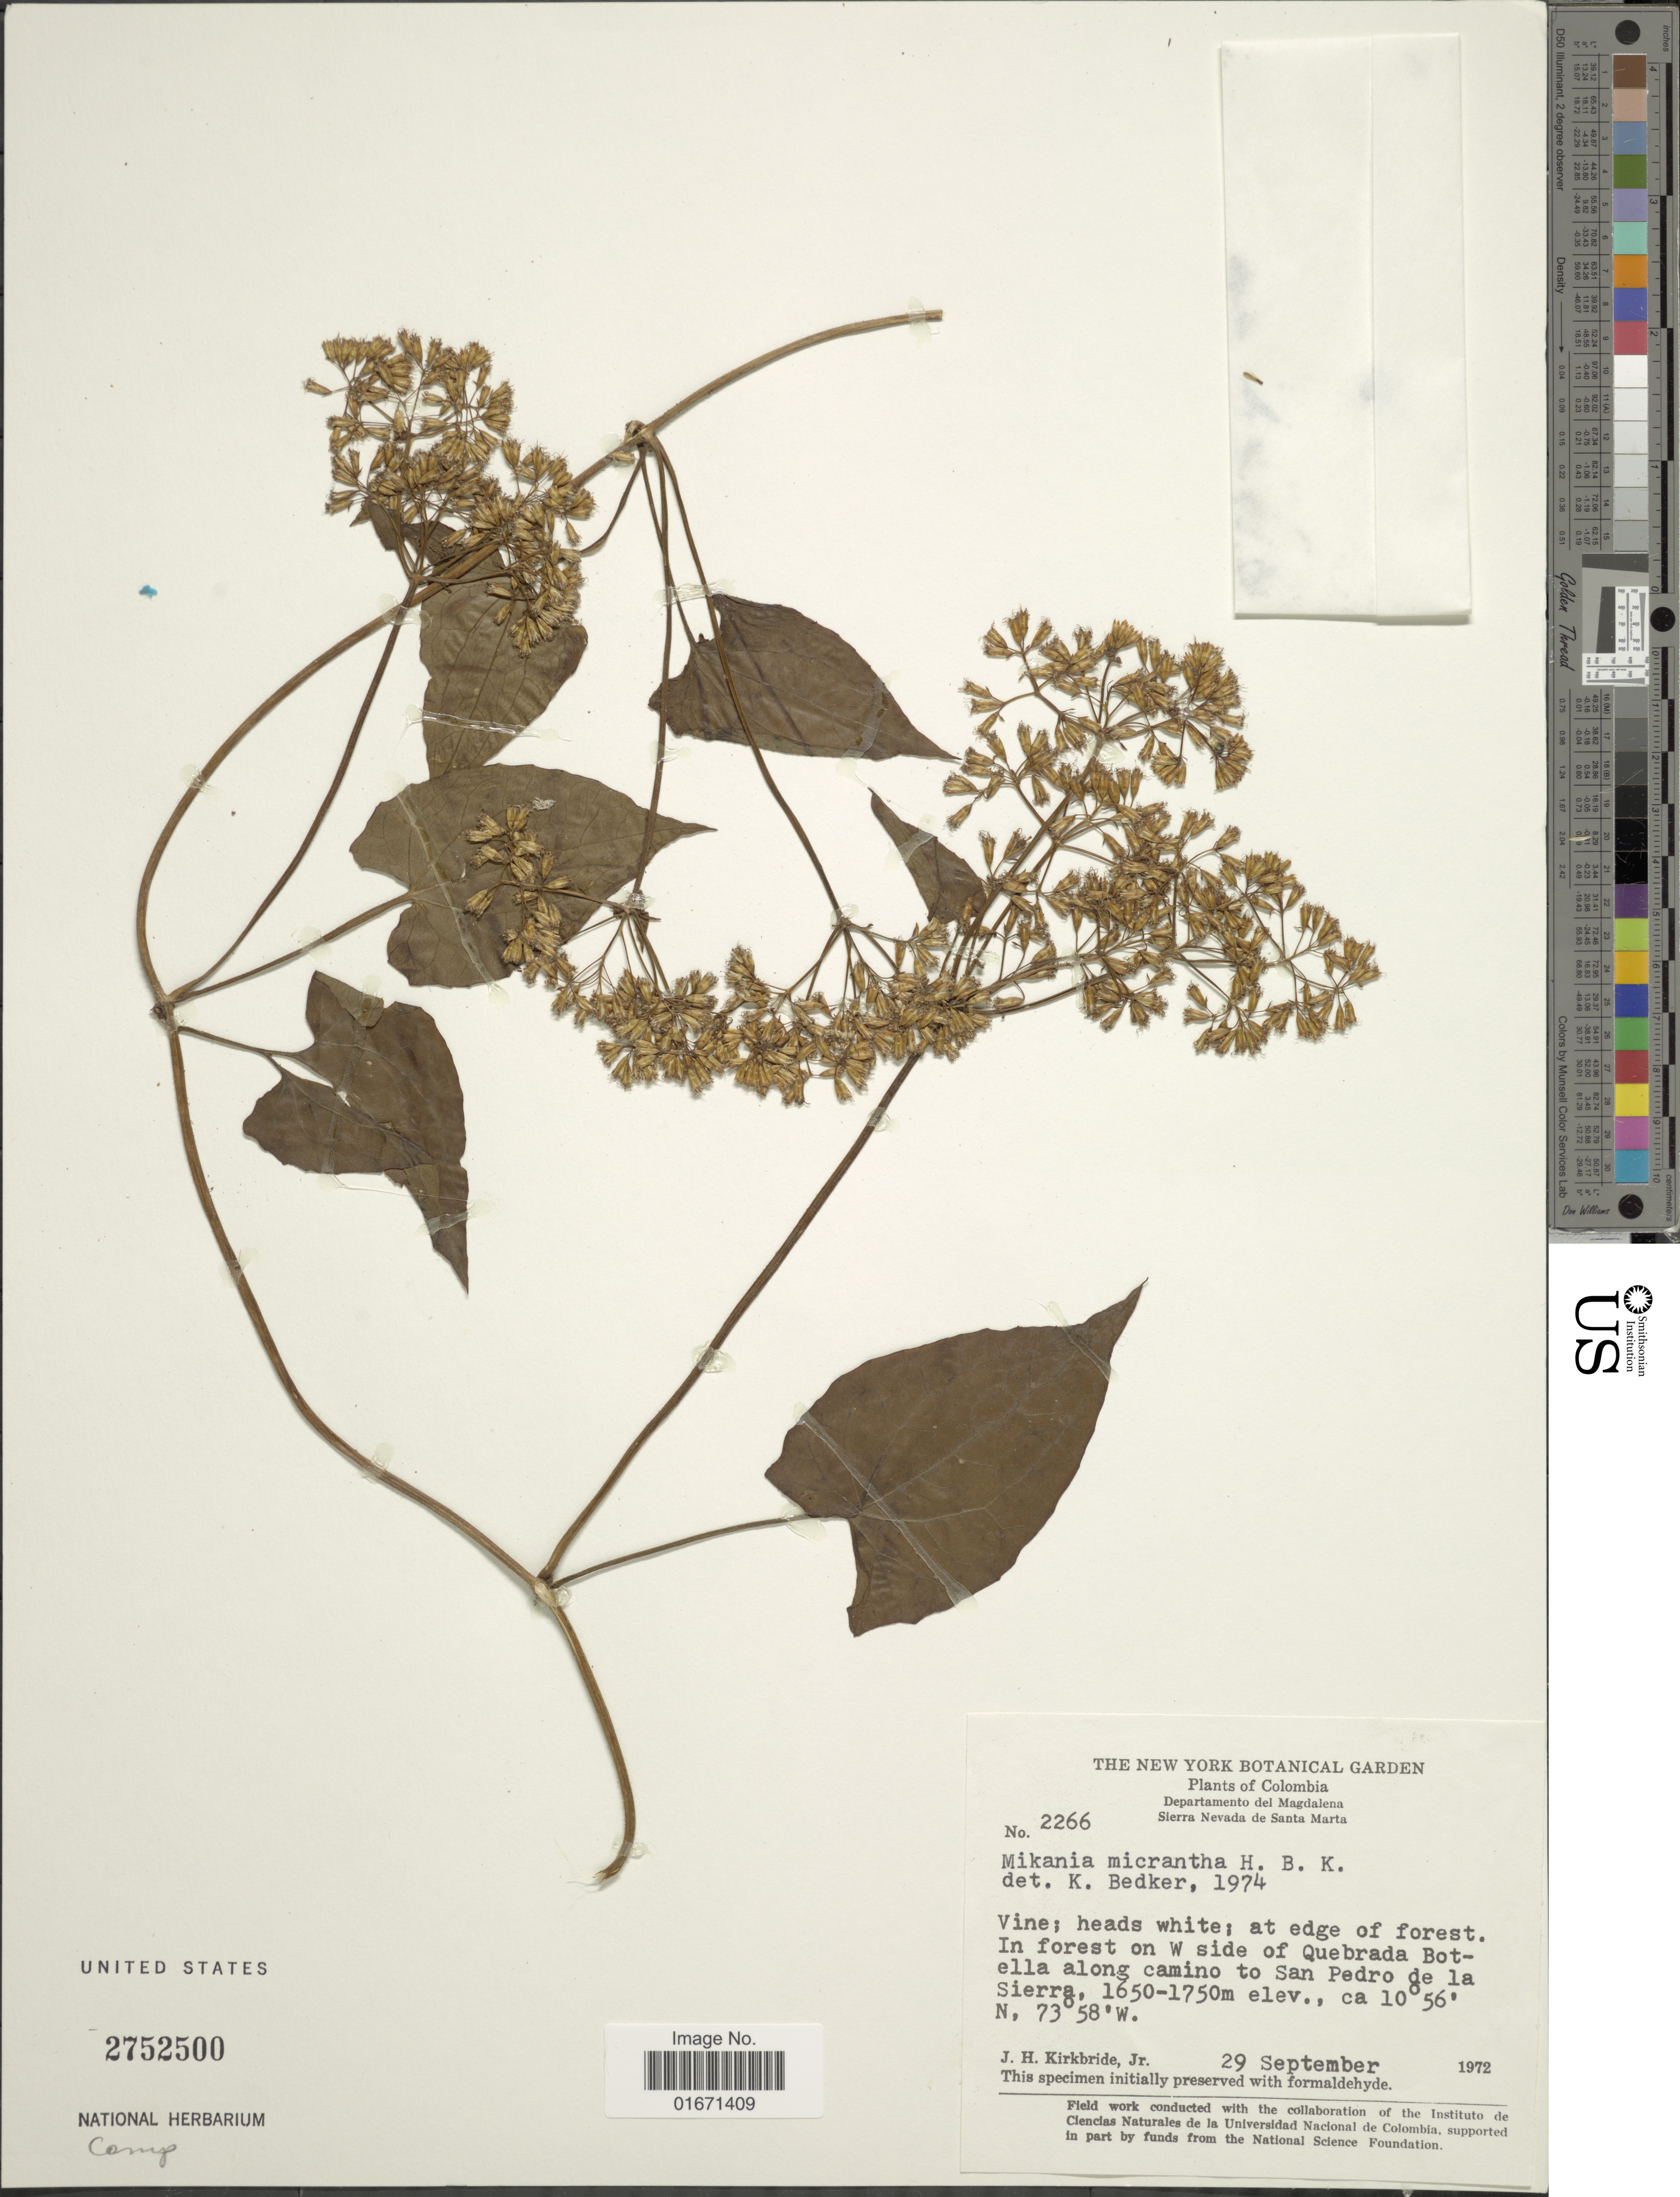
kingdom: Plantae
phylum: Tracheophyta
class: Magnoliopsida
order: Asterales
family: Asteraceae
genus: Mikania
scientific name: Mikania micrantha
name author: Kunth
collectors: J. H. Kirkbride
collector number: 2266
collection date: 1972-09-29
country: Colombia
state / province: Magdalena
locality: Departamento del Magdalena. Sierra Nevada de Santa Marta. In forest on W side of Quebrada Botella along camino to San Pedro de la Sierra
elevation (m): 1650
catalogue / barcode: US 2752500